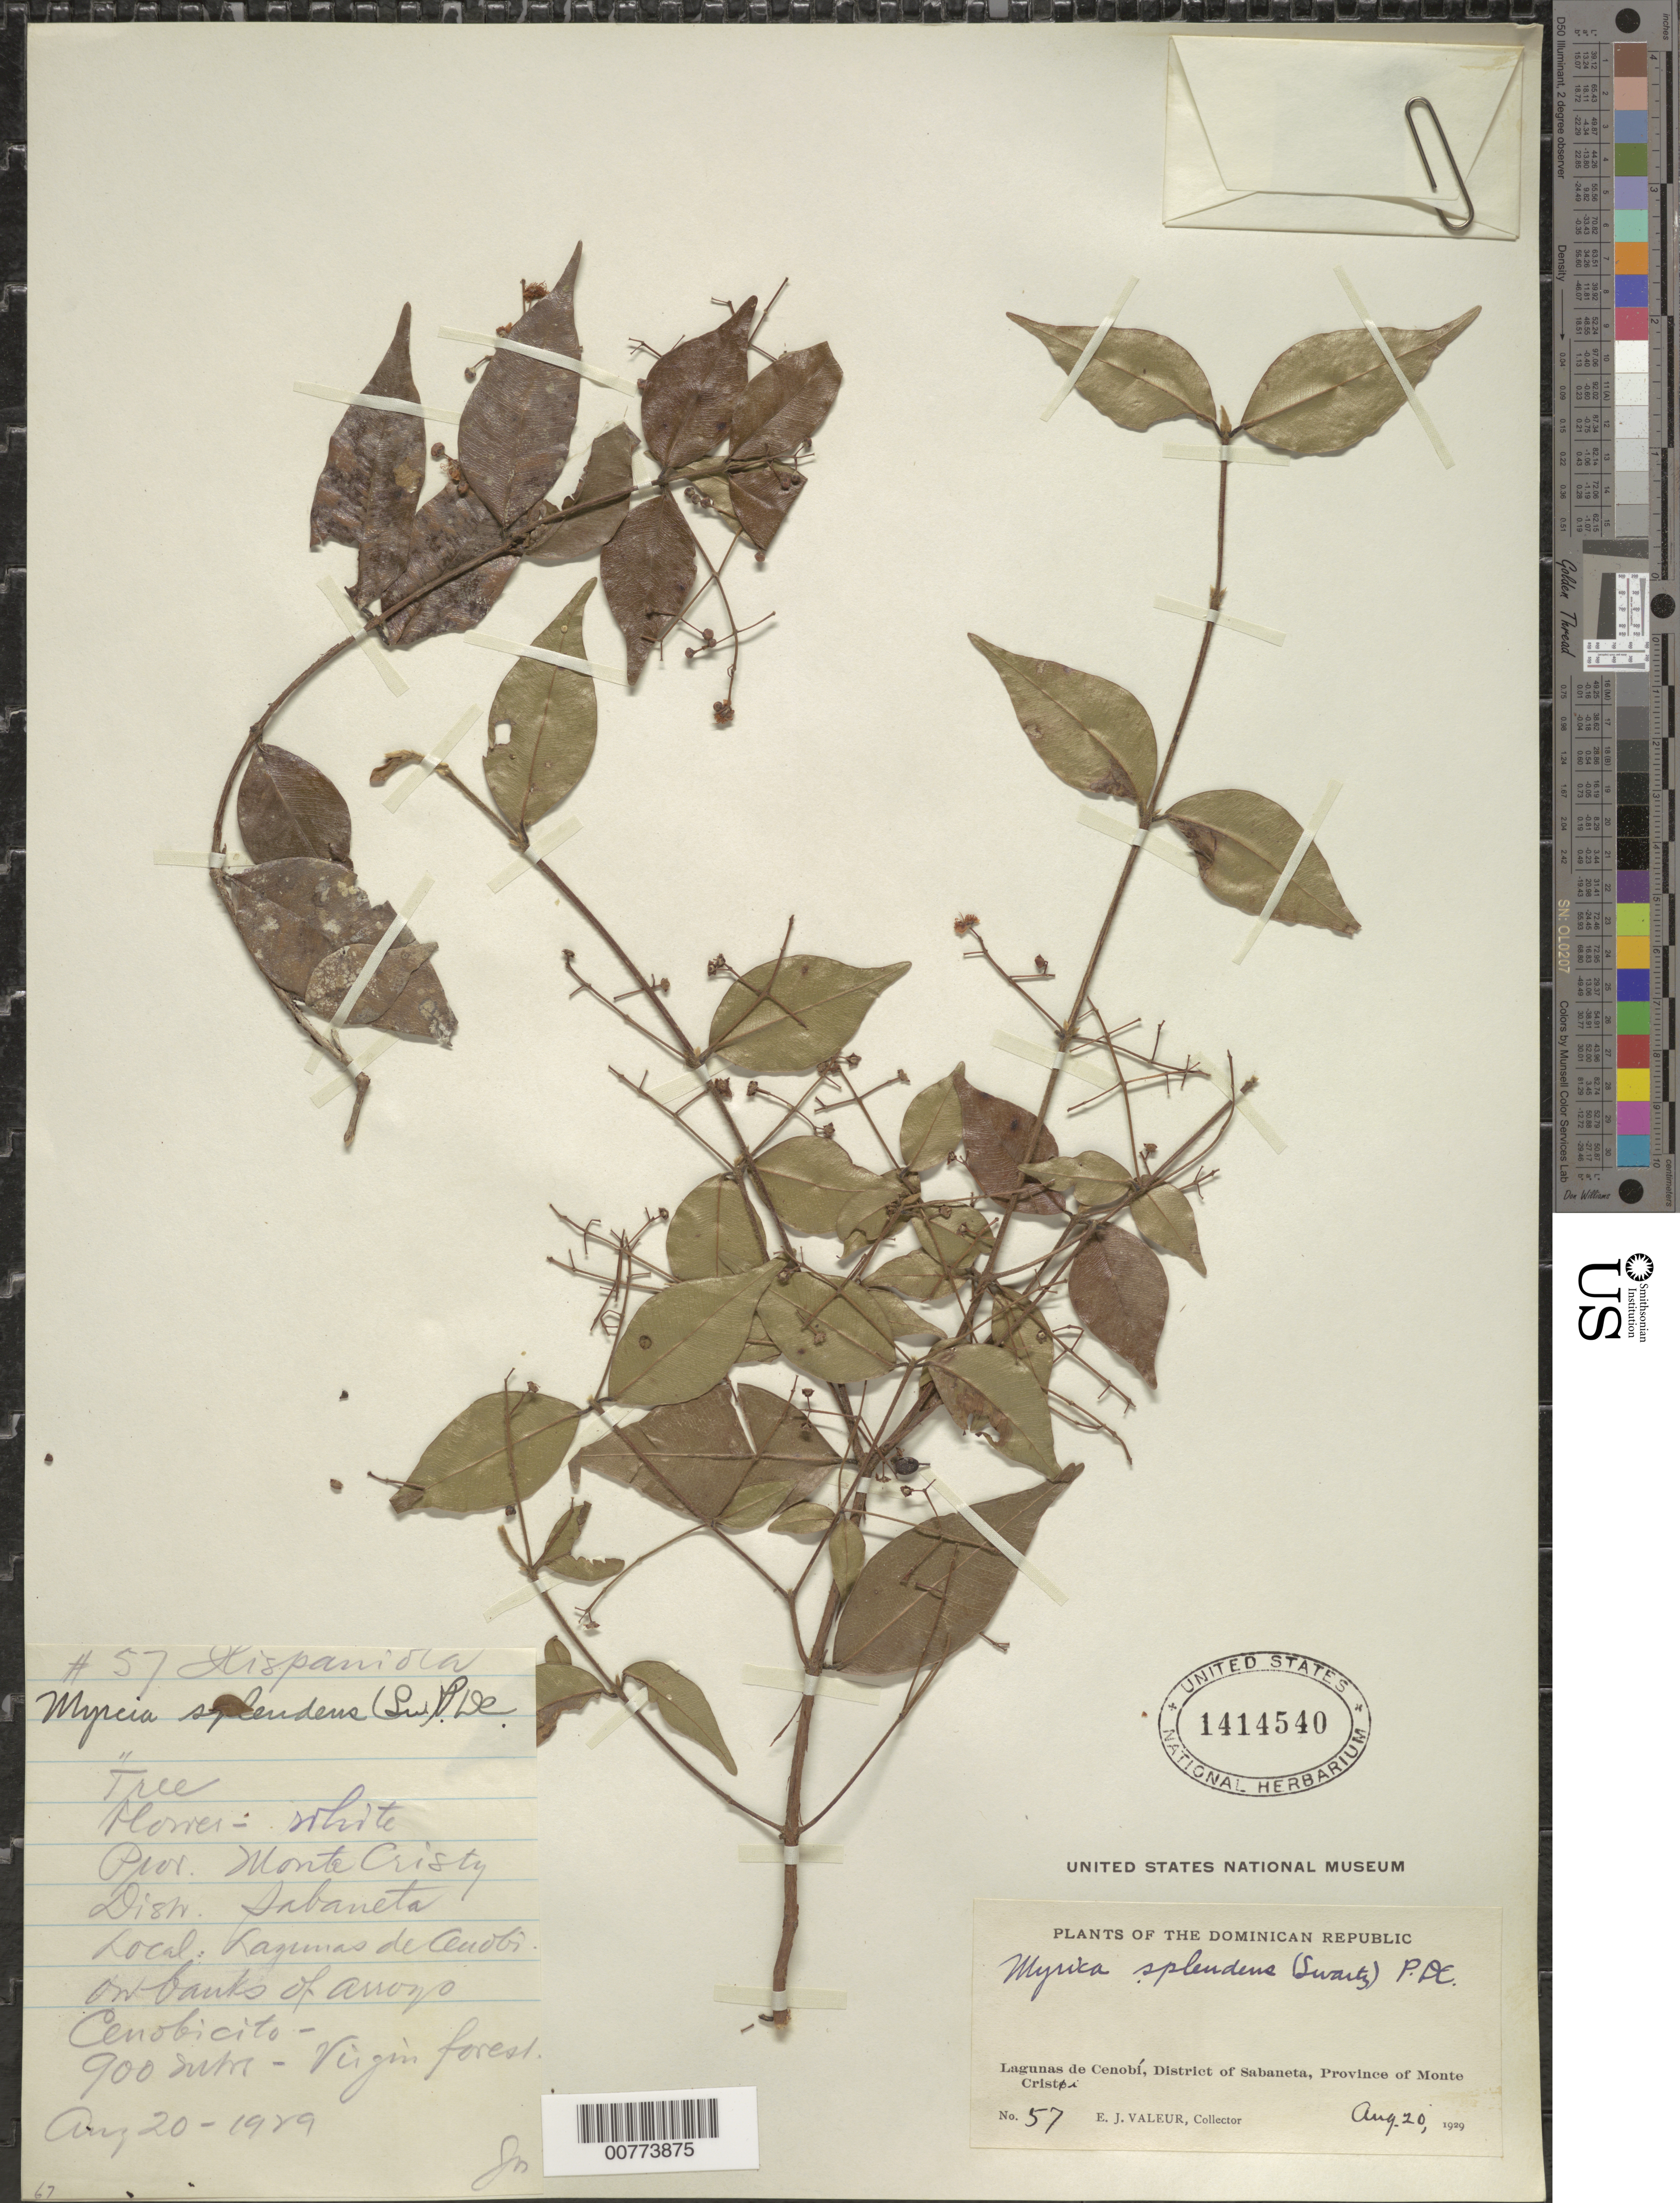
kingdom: Plantae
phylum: Tracheophyta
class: Magnoliopsida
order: Myrtales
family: Myrtaceae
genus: Myrcia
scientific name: Myrcia splendens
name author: (Sw.) DC.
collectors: E. Valeur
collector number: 57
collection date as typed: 20 Aug 1929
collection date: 1929-08-20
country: Dominican Republic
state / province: Monte Cristi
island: Hispaniola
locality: Distr. of Sabaneta, Lagunas de Cenobí, on banks of Arroyo Cenobicito.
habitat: Virgin forest, on banks of stream.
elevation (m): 900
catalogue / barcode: US 1414540